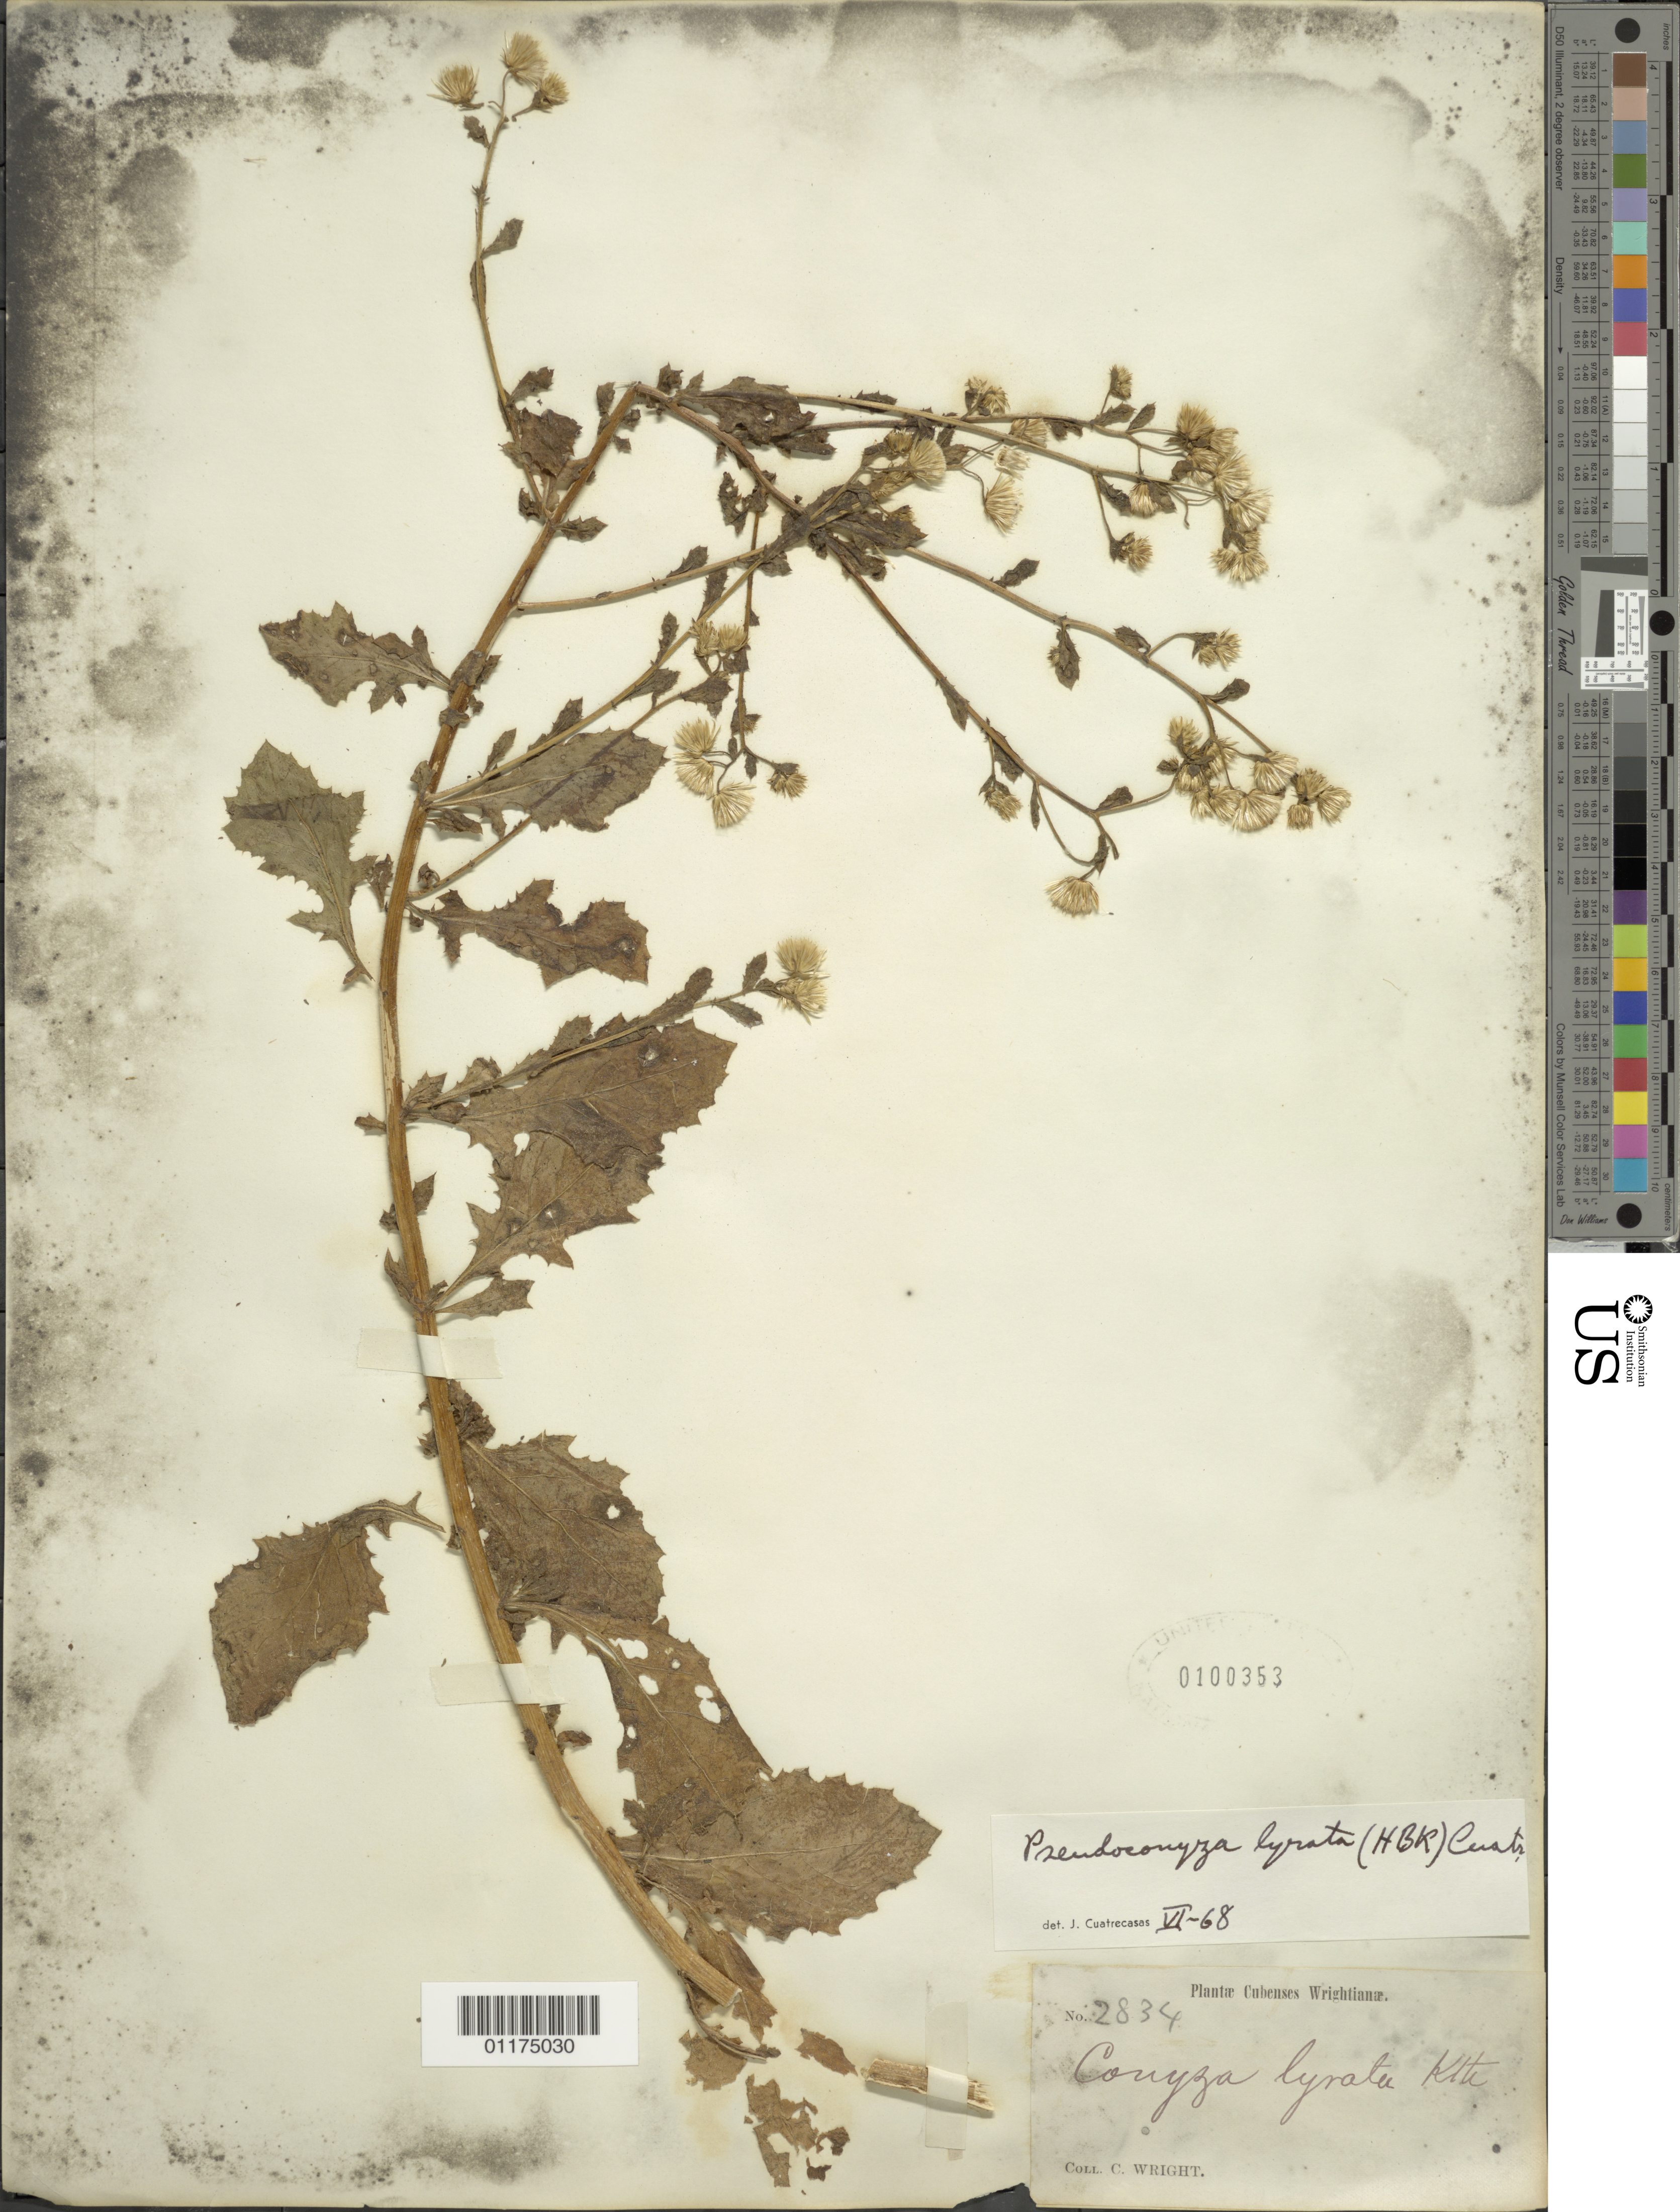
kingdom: Plantae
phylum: Tracheophyta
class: Magnoliopsida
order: Asterales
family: Asteraceae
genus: Pseudoconyza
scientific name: Pseudoconyza lyrata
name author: (Kunth) Cuatrec.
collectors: C. Wright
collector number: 2834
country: Cuba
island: Cuba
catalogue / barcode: US 100353